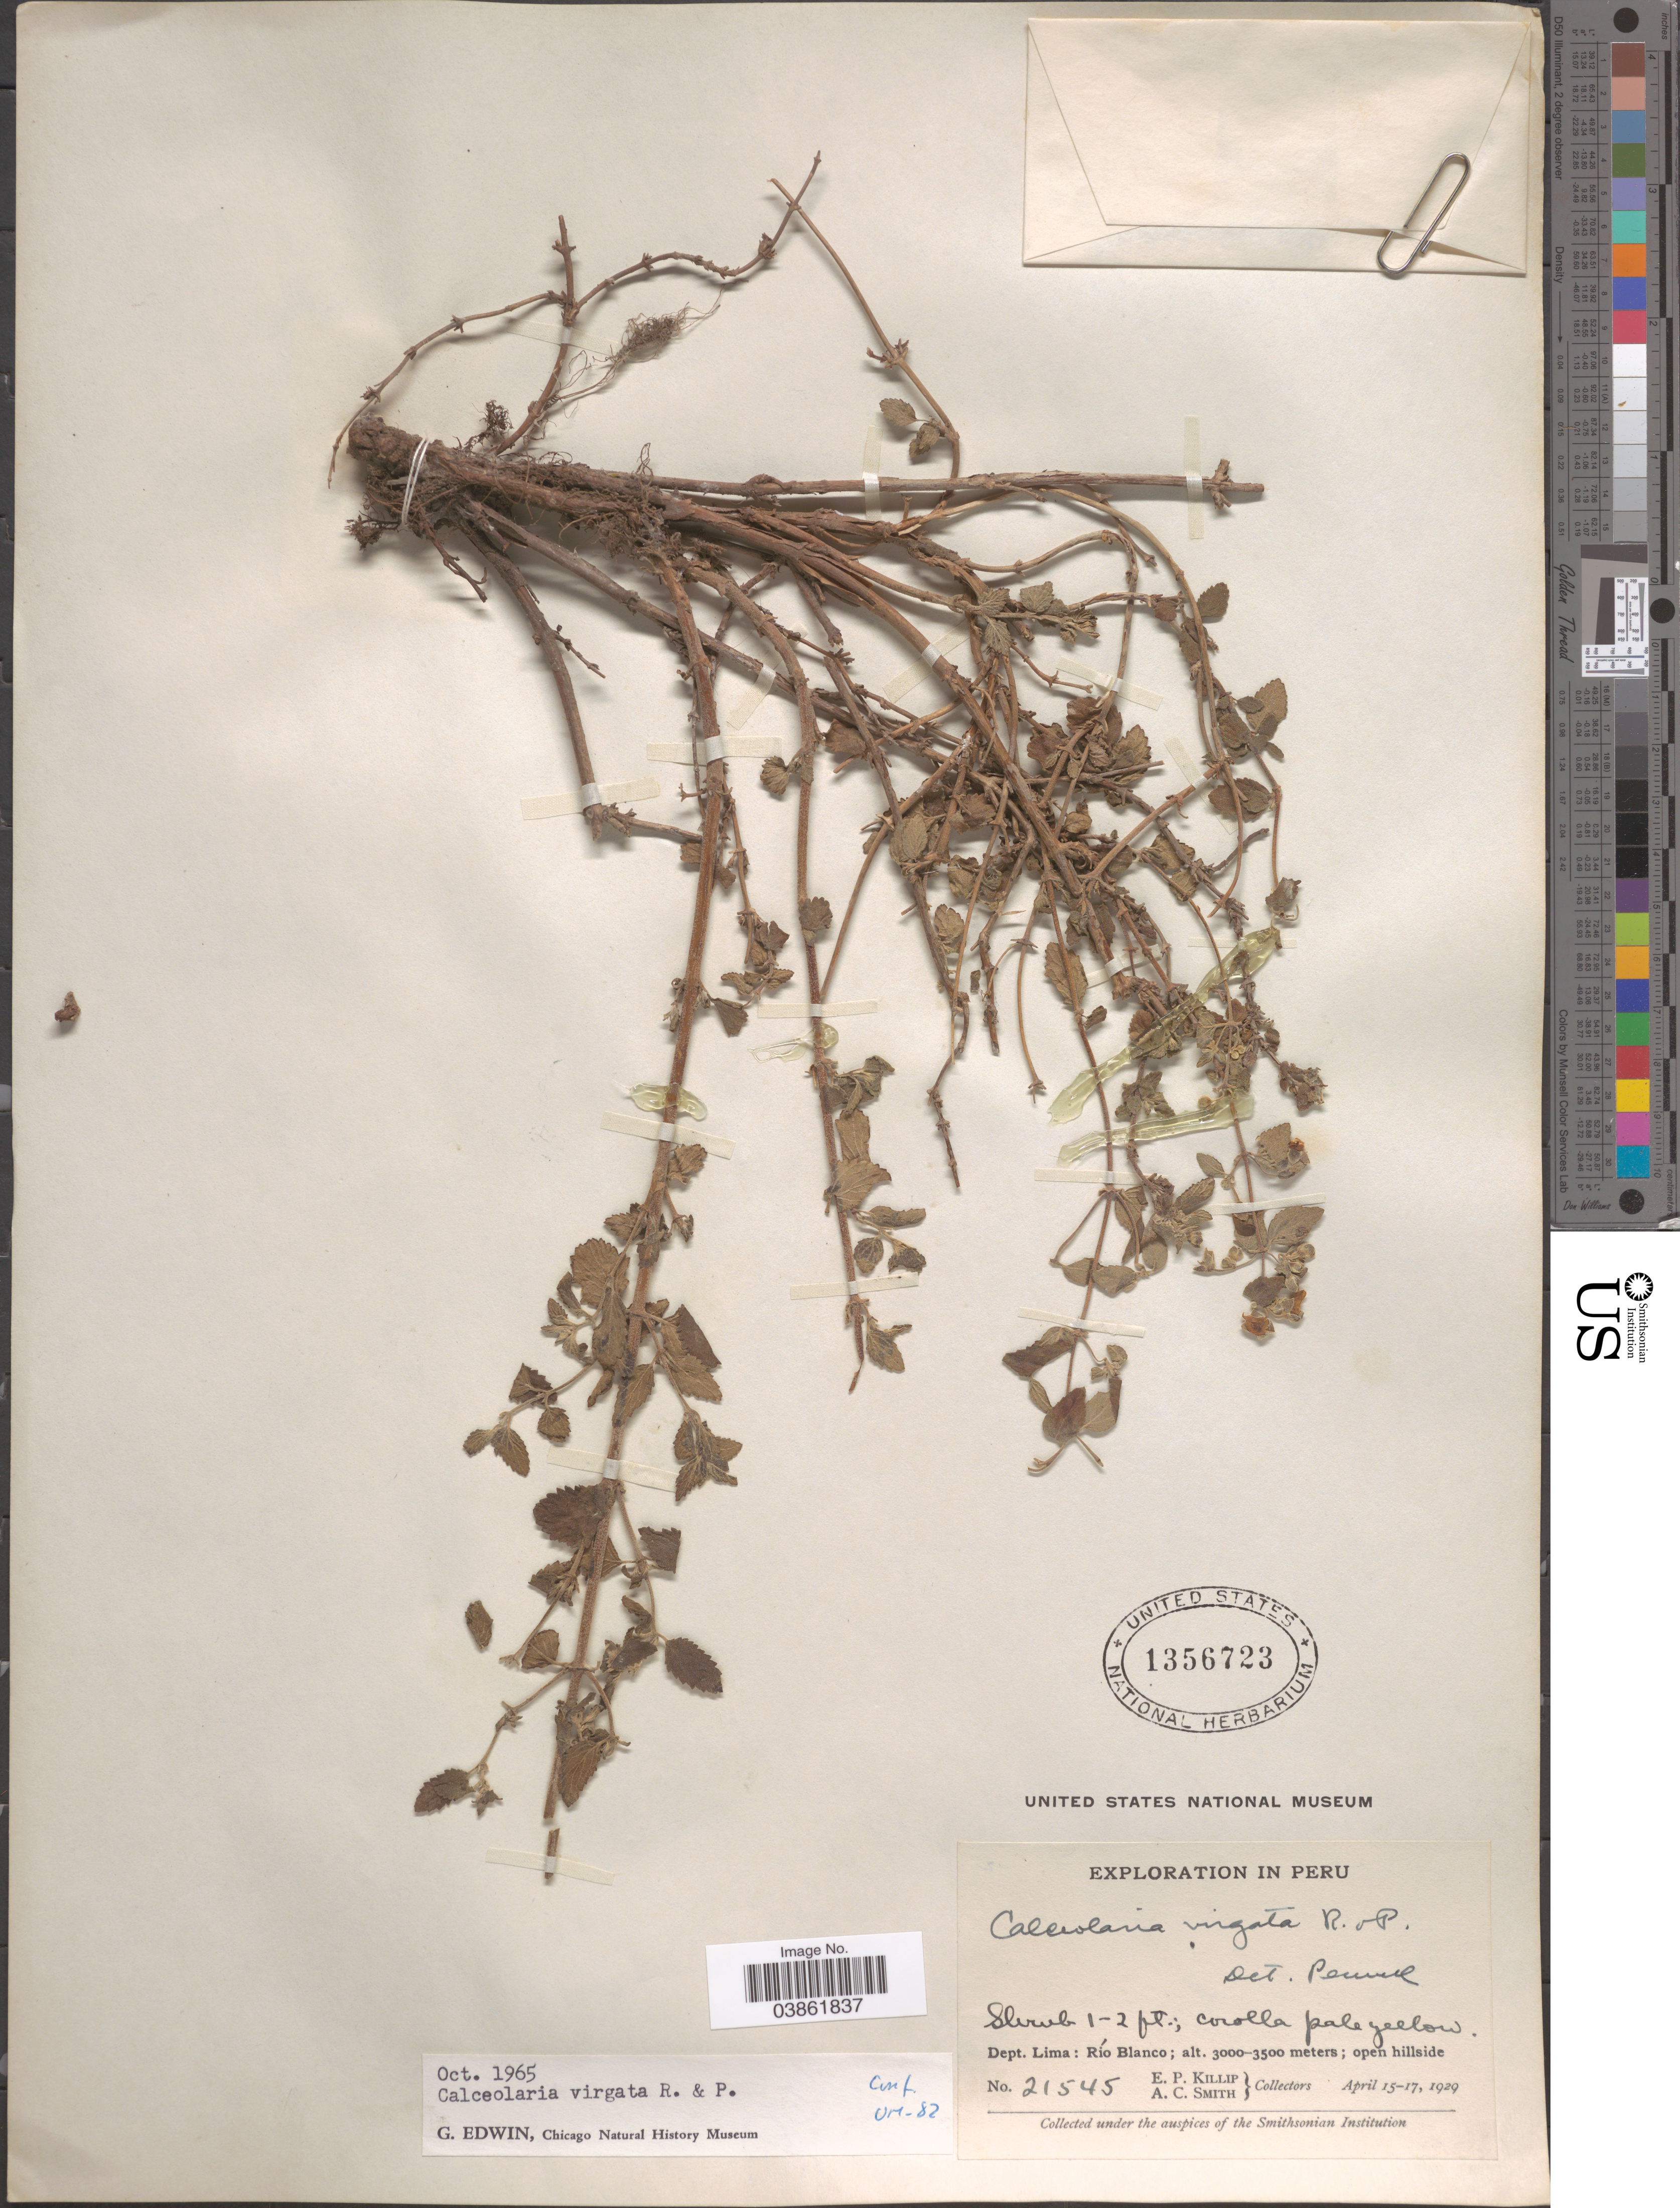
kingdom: Plantae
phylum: Tracheophyta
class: Magnoliopsida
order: Lamiales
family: Calceolariaceae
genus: Calceolaria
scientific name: Calceolaria virgata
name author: Ruiz & Pav.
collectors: E. P. Killip & A. C. Smith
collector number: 21545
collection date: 1929-04-15/1929-04-17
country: Peru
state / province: Lima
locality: Dept. Lima: Río Blanco.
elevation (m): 3000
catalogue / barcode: US 1356723